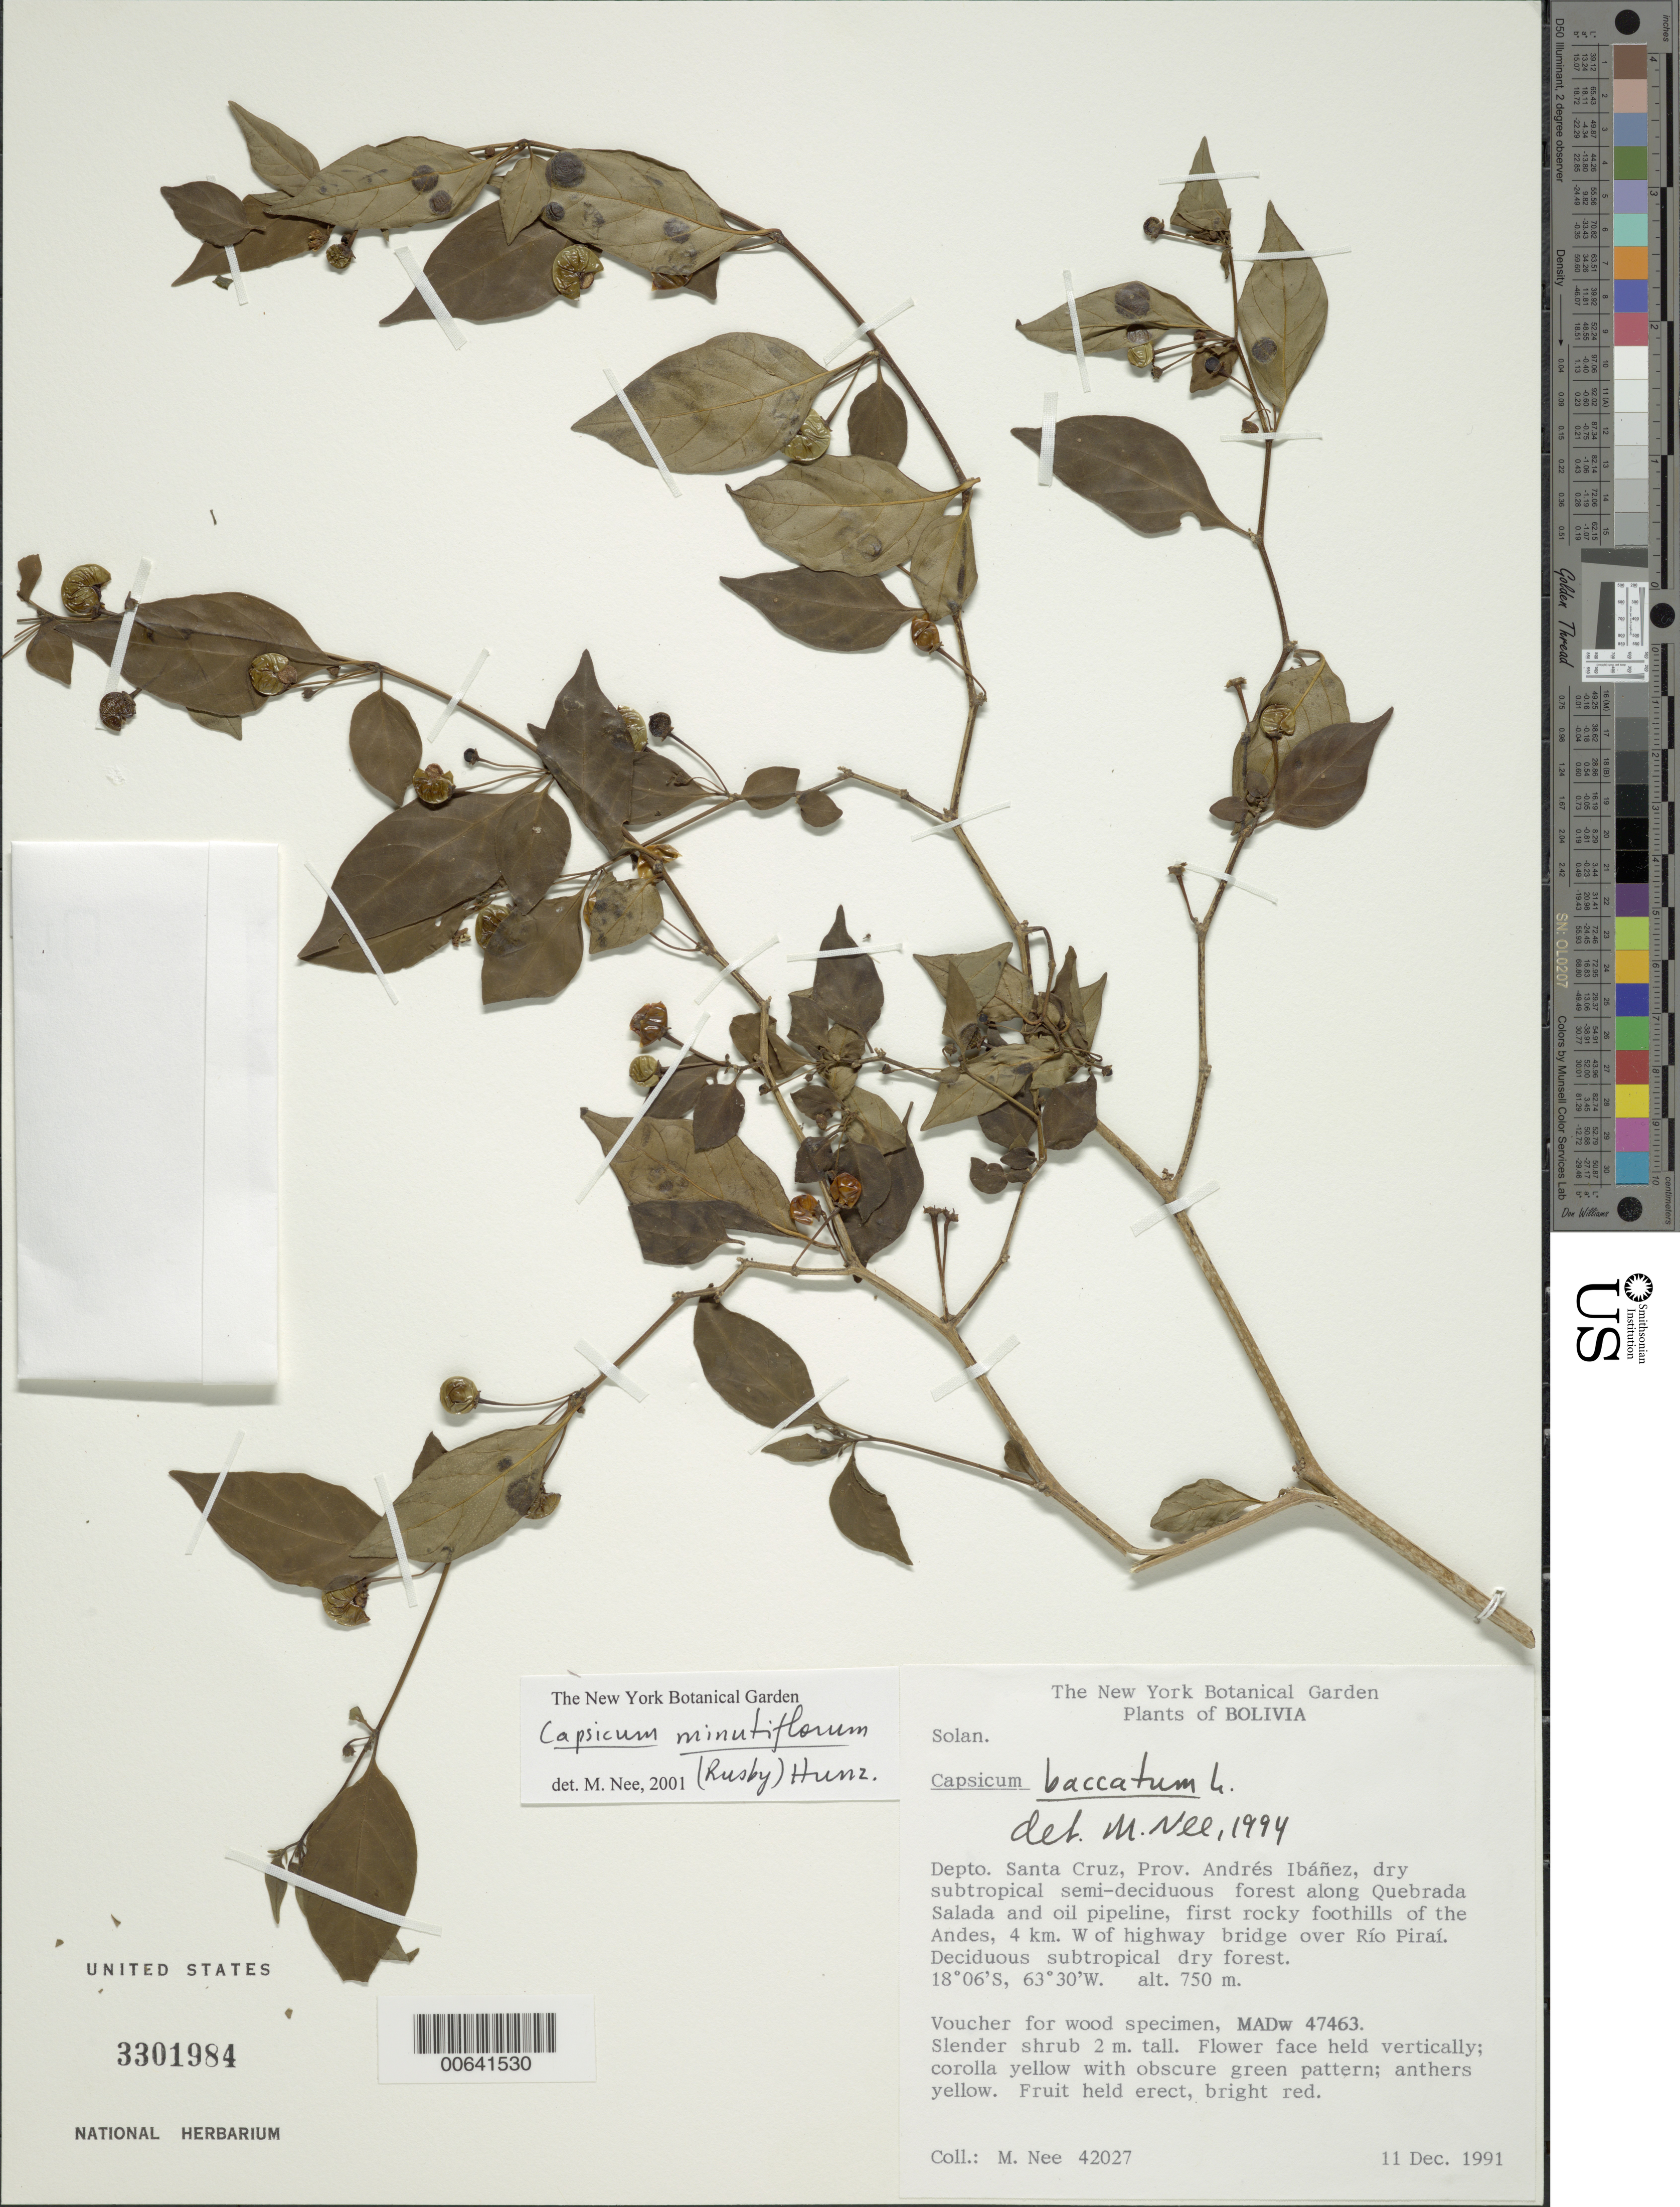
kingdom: Plantae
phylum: Tracheophyta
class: Magnoliopsida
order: Solanales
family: Solanaceae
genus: Capsicum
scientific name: Capsicum coccineum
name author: (Rusby) Hunz.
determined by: Nee, Michael H.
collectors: M. Nee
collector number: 42027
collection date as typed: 11 Nov 1991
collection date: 1991-11-11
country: Bolivia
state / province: Santa Cruz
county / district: Andrés Ibáñez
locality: Quebrada Salada 4 km al W de Río Piraí.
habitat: Bosque seco subtropical semideciduo - deciduo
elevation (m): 750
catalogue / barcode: US 3301984